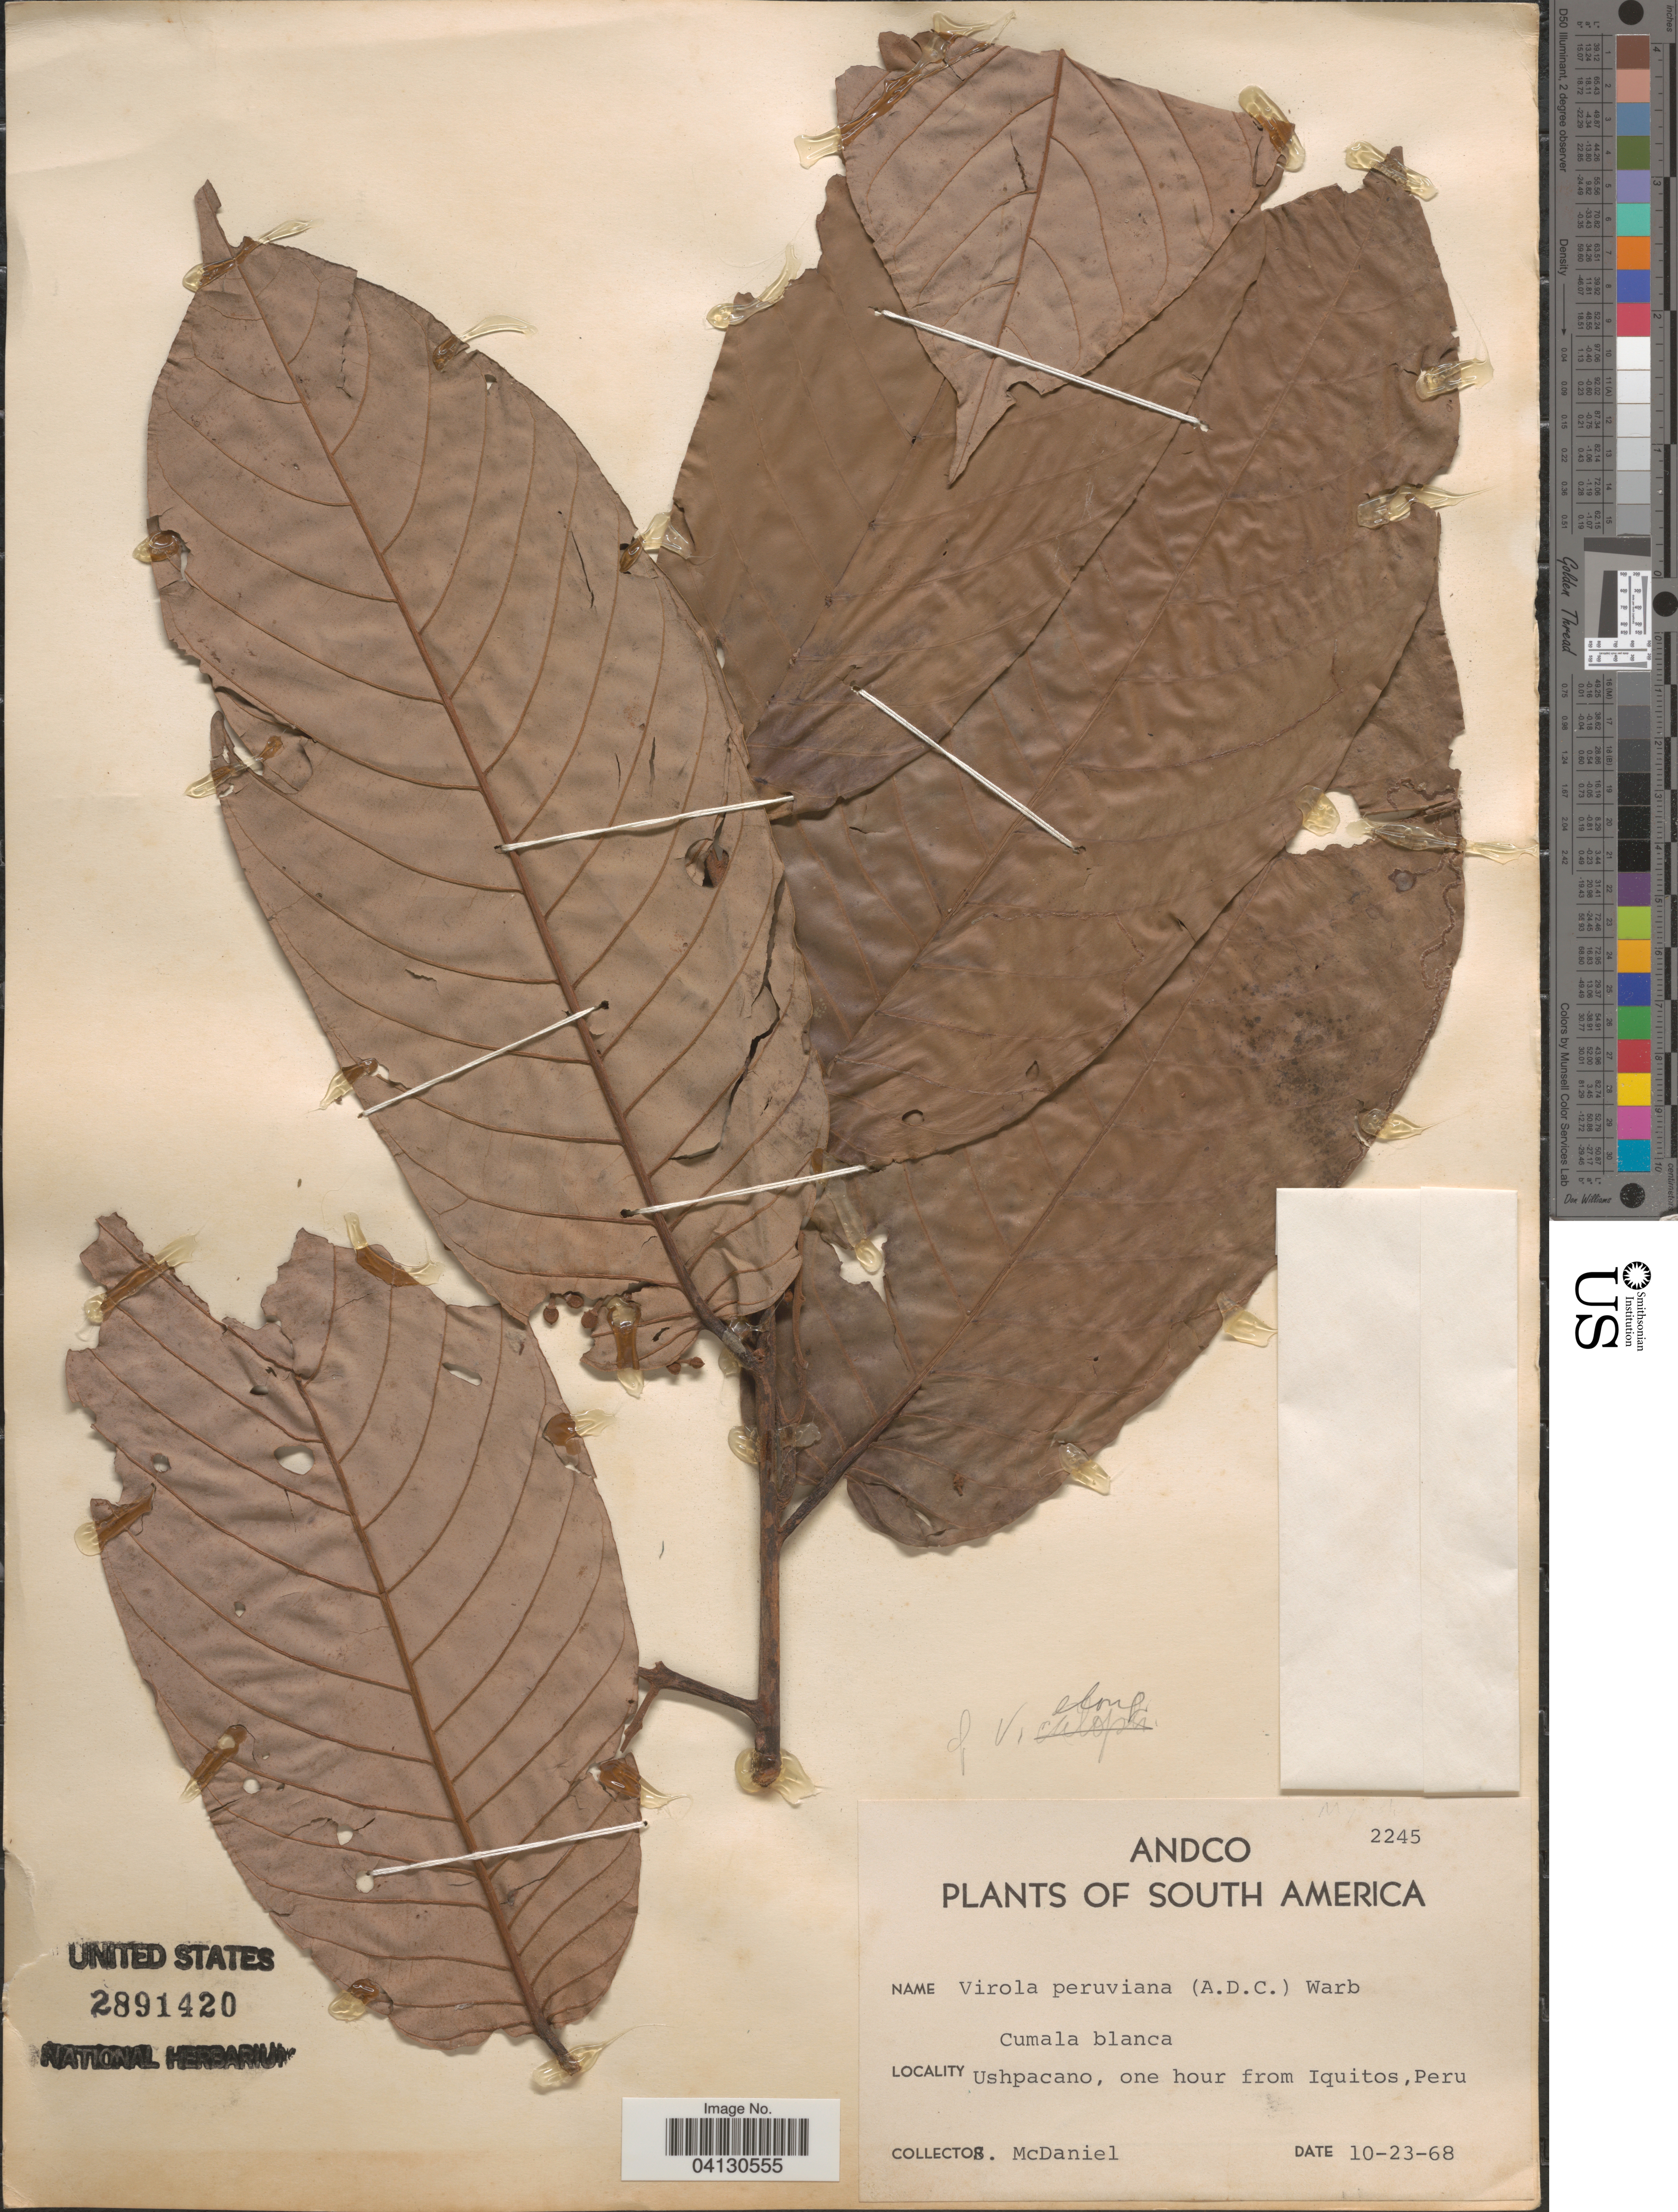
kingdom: Plantae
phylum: Tracheophyta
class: Magnoliopsida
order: Magnoliales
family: Myristicaceae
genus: Virola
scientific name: Virola peruviana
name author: (A. DC.) Warb.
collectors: -- McDaniel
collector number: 2245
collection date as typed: Transcribed d/m/y: 23/10/68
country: Peru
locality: Ushpacano, one hour from Iquitos.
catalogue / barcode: US 2891420